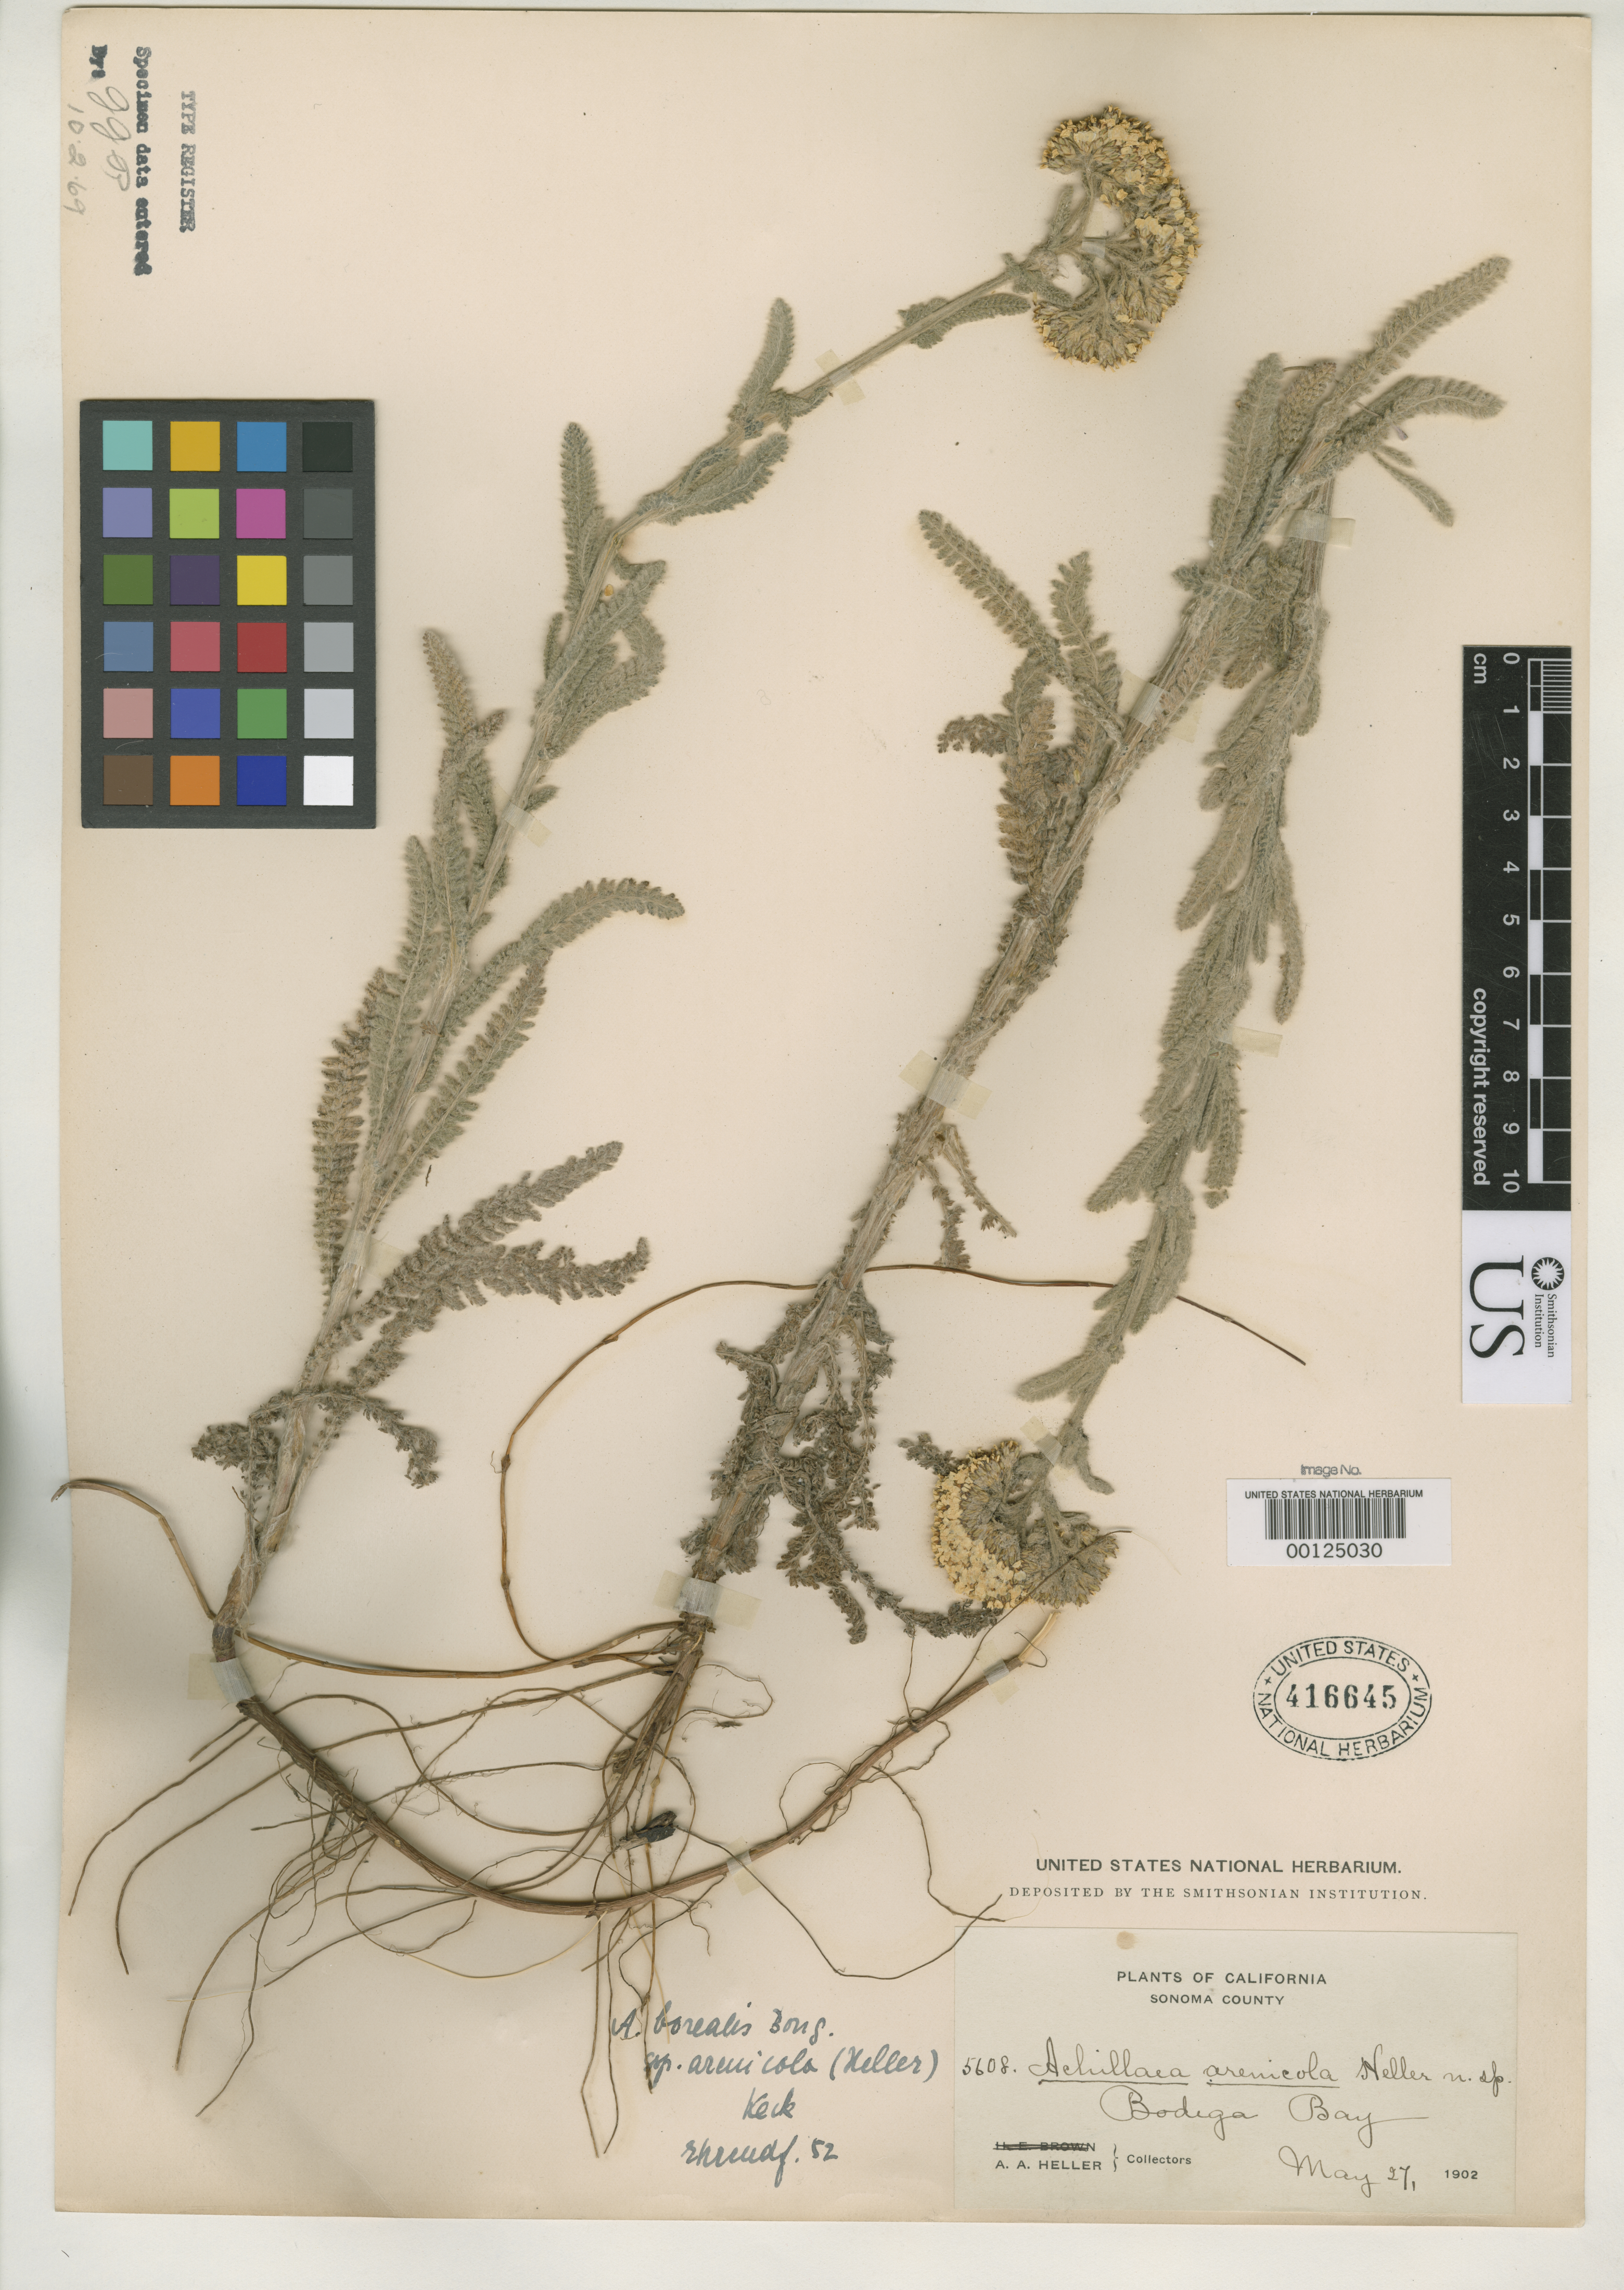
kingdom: Plantae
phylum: Tracheophyta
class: Magnoliopsida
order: Asterales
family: Asteraceae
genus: Achillea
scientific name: Achillea arenicola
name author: A. Heller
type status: Type Collection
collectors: A. A. Heller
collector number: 5608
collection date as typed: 27 May 1902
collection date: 1902-05-27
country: United States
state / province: California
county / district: Sonoma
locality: Bodega Bay.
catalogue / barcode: US 416645